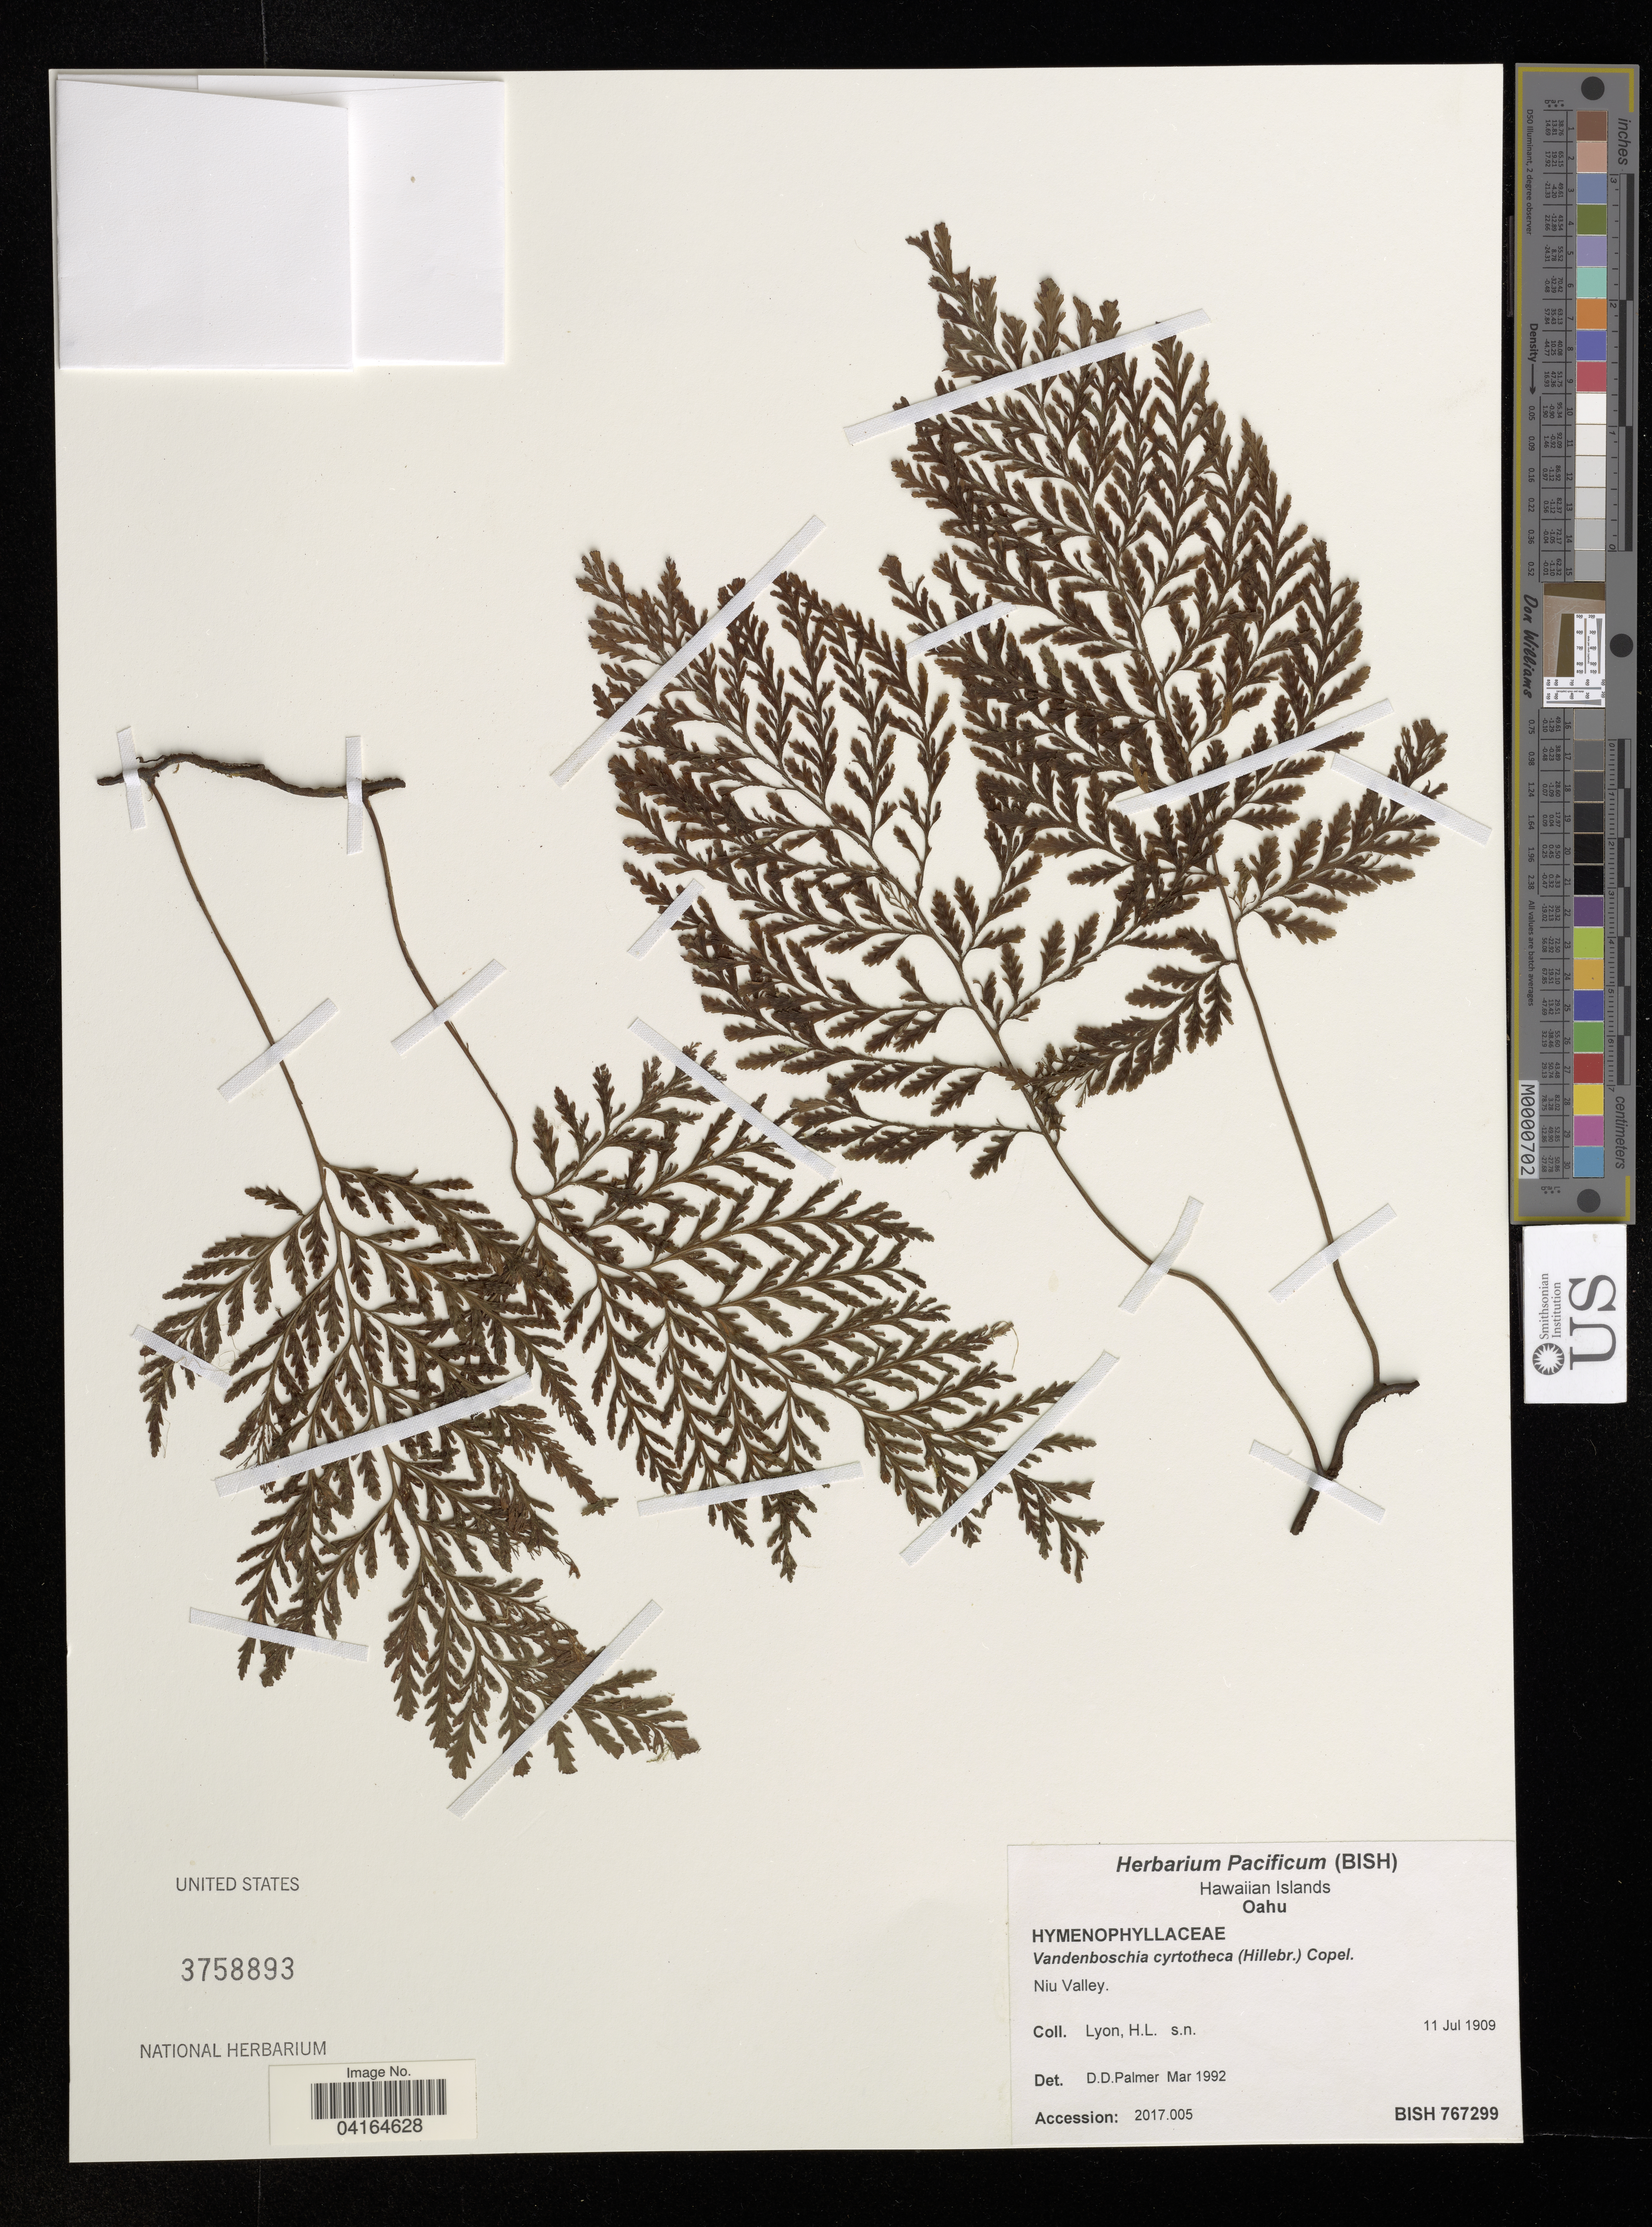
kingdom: Plantae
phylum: Tracheophyta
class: Polypodiopsida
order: Hymenophyllales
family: Hymenophyllaceae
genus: Vandenboschia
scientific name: Vandenboschia cyrtotheca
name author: Copel.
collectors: H. Lyon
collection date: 1909-07-11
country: United States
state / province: Hawaii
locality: Hawaiian Islands. Oahu. Niu Valley.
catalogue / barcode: US 3758893